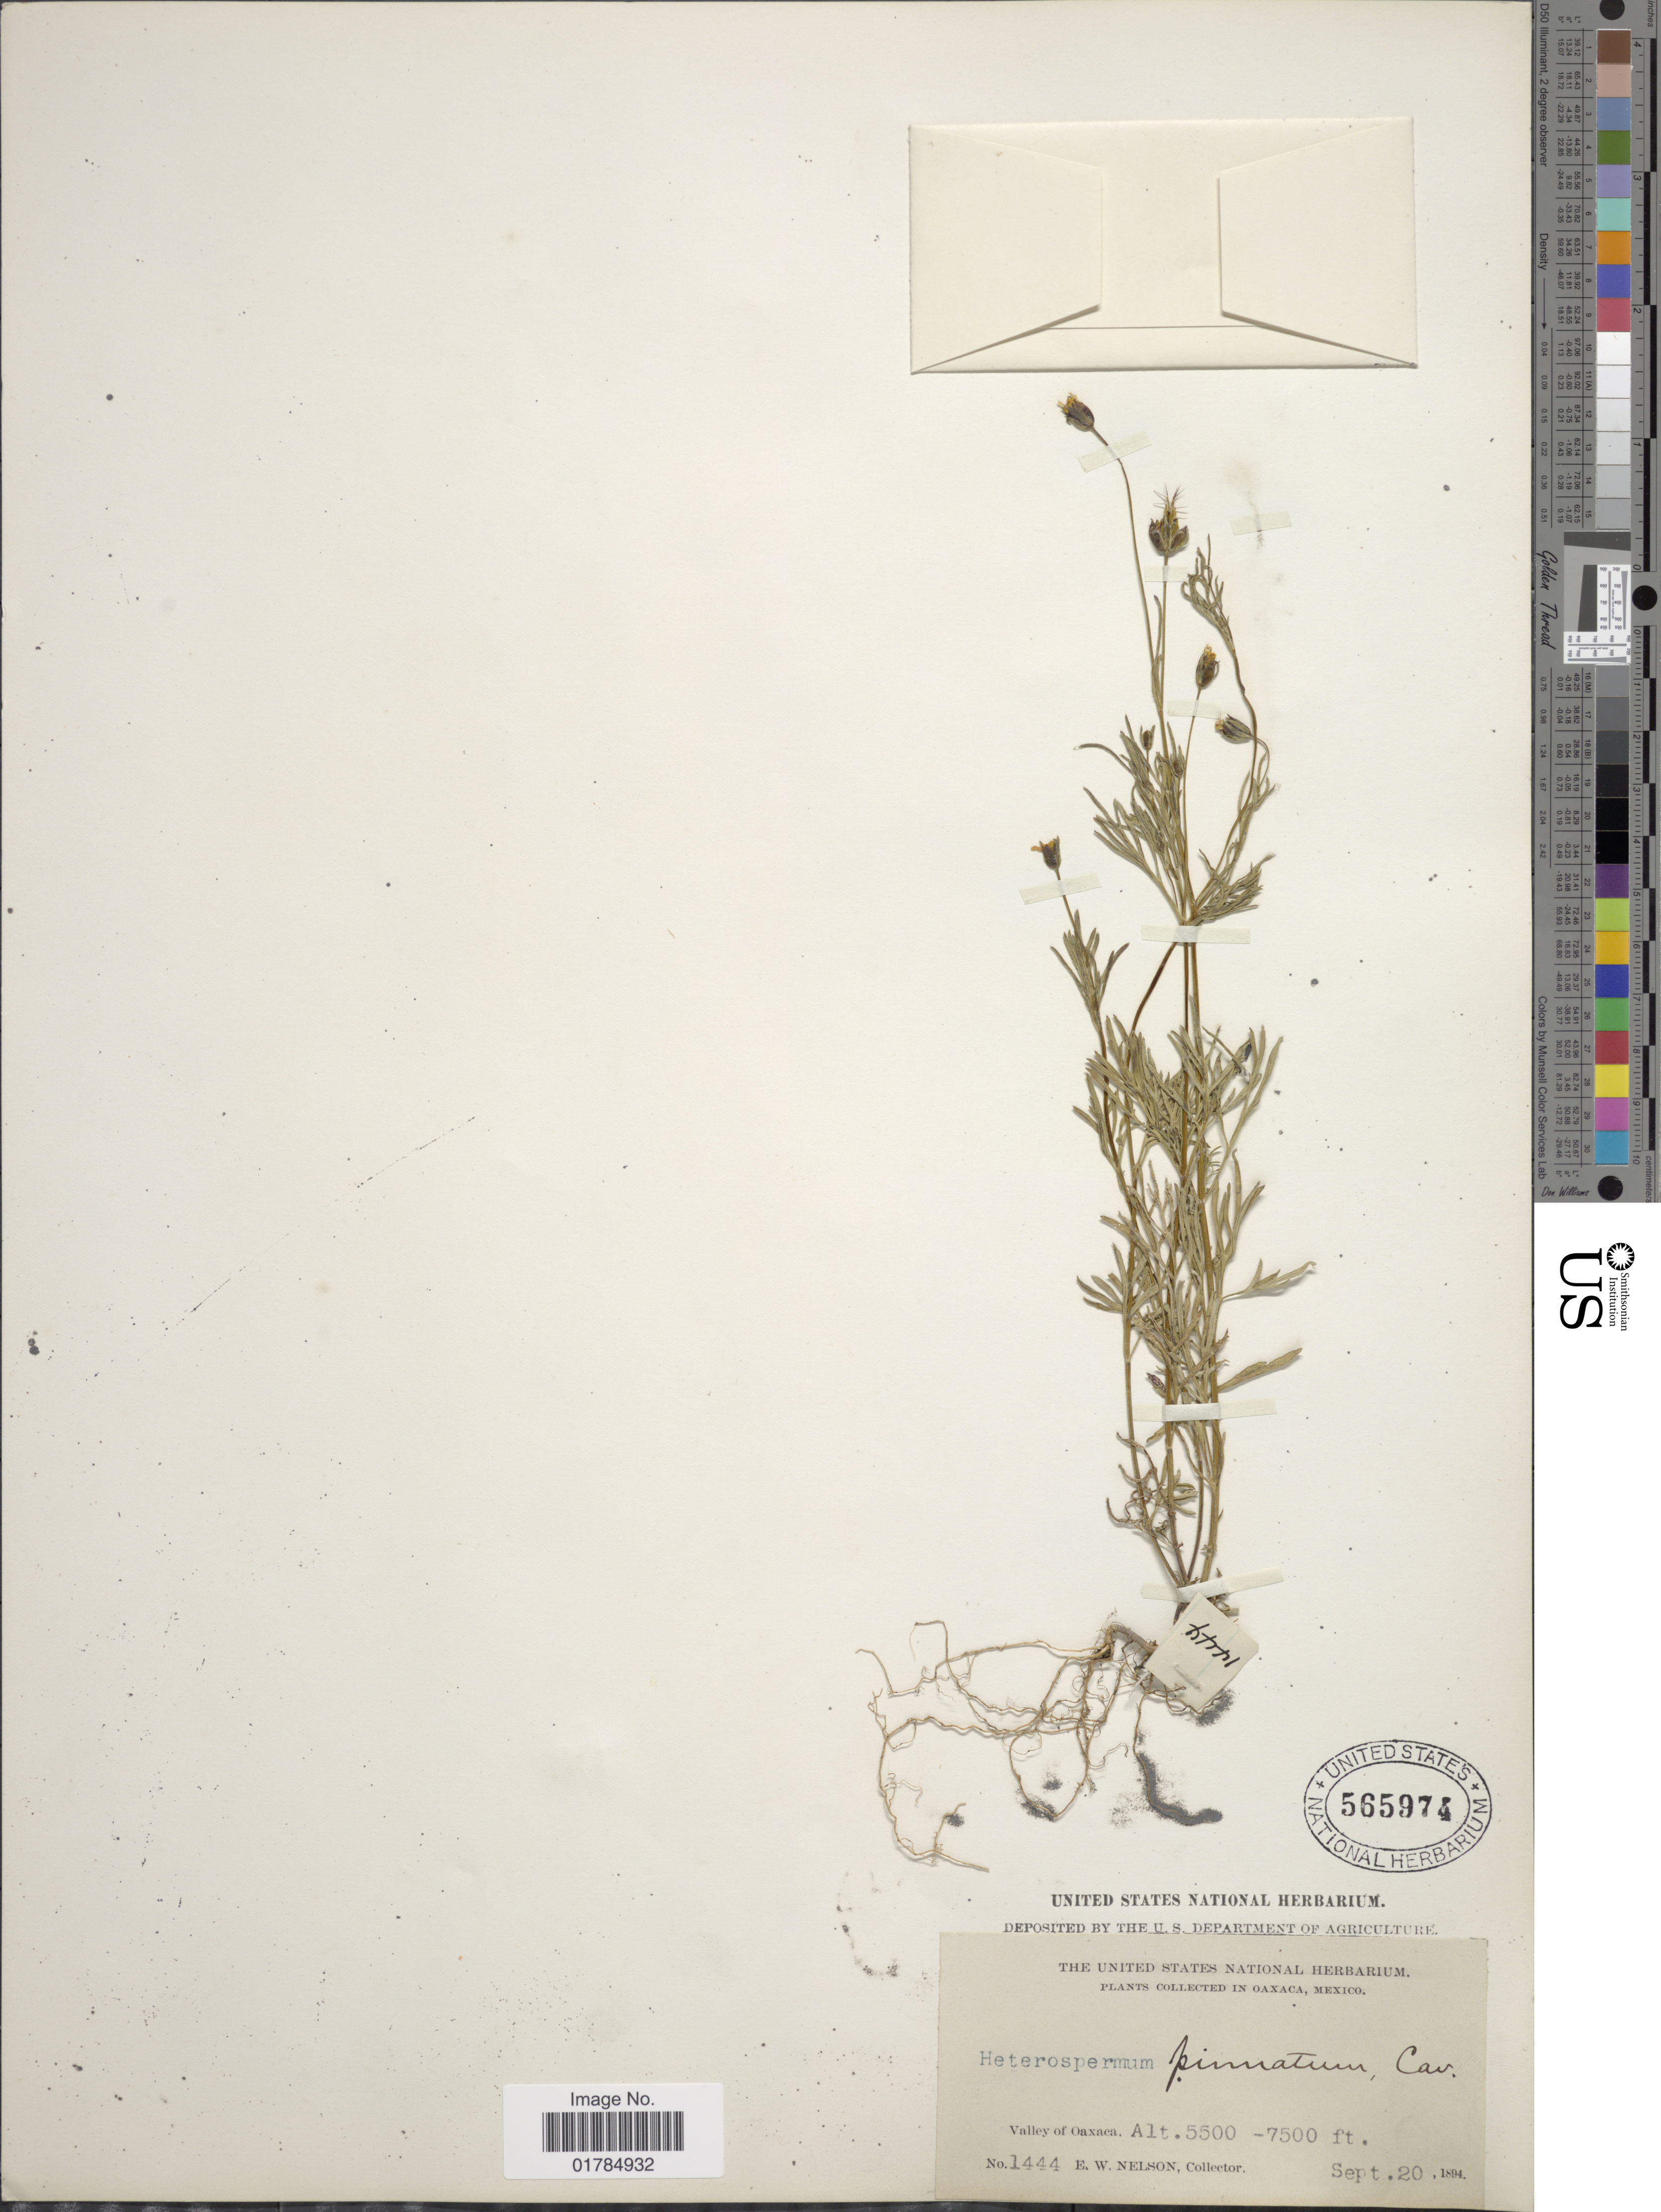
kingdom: Plantae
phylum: Tracheophyta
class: Magnoliopsida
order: Asterales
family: Asteraceae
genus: Heterosperma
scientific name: Heterosperma pinnatum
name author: Cav.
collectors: E. W. Nelson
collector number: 1444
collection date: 1894-09-20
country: Mexico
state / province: Oaxaca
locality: Valley of Oaxaca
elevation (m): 1676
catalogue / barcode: US 565974